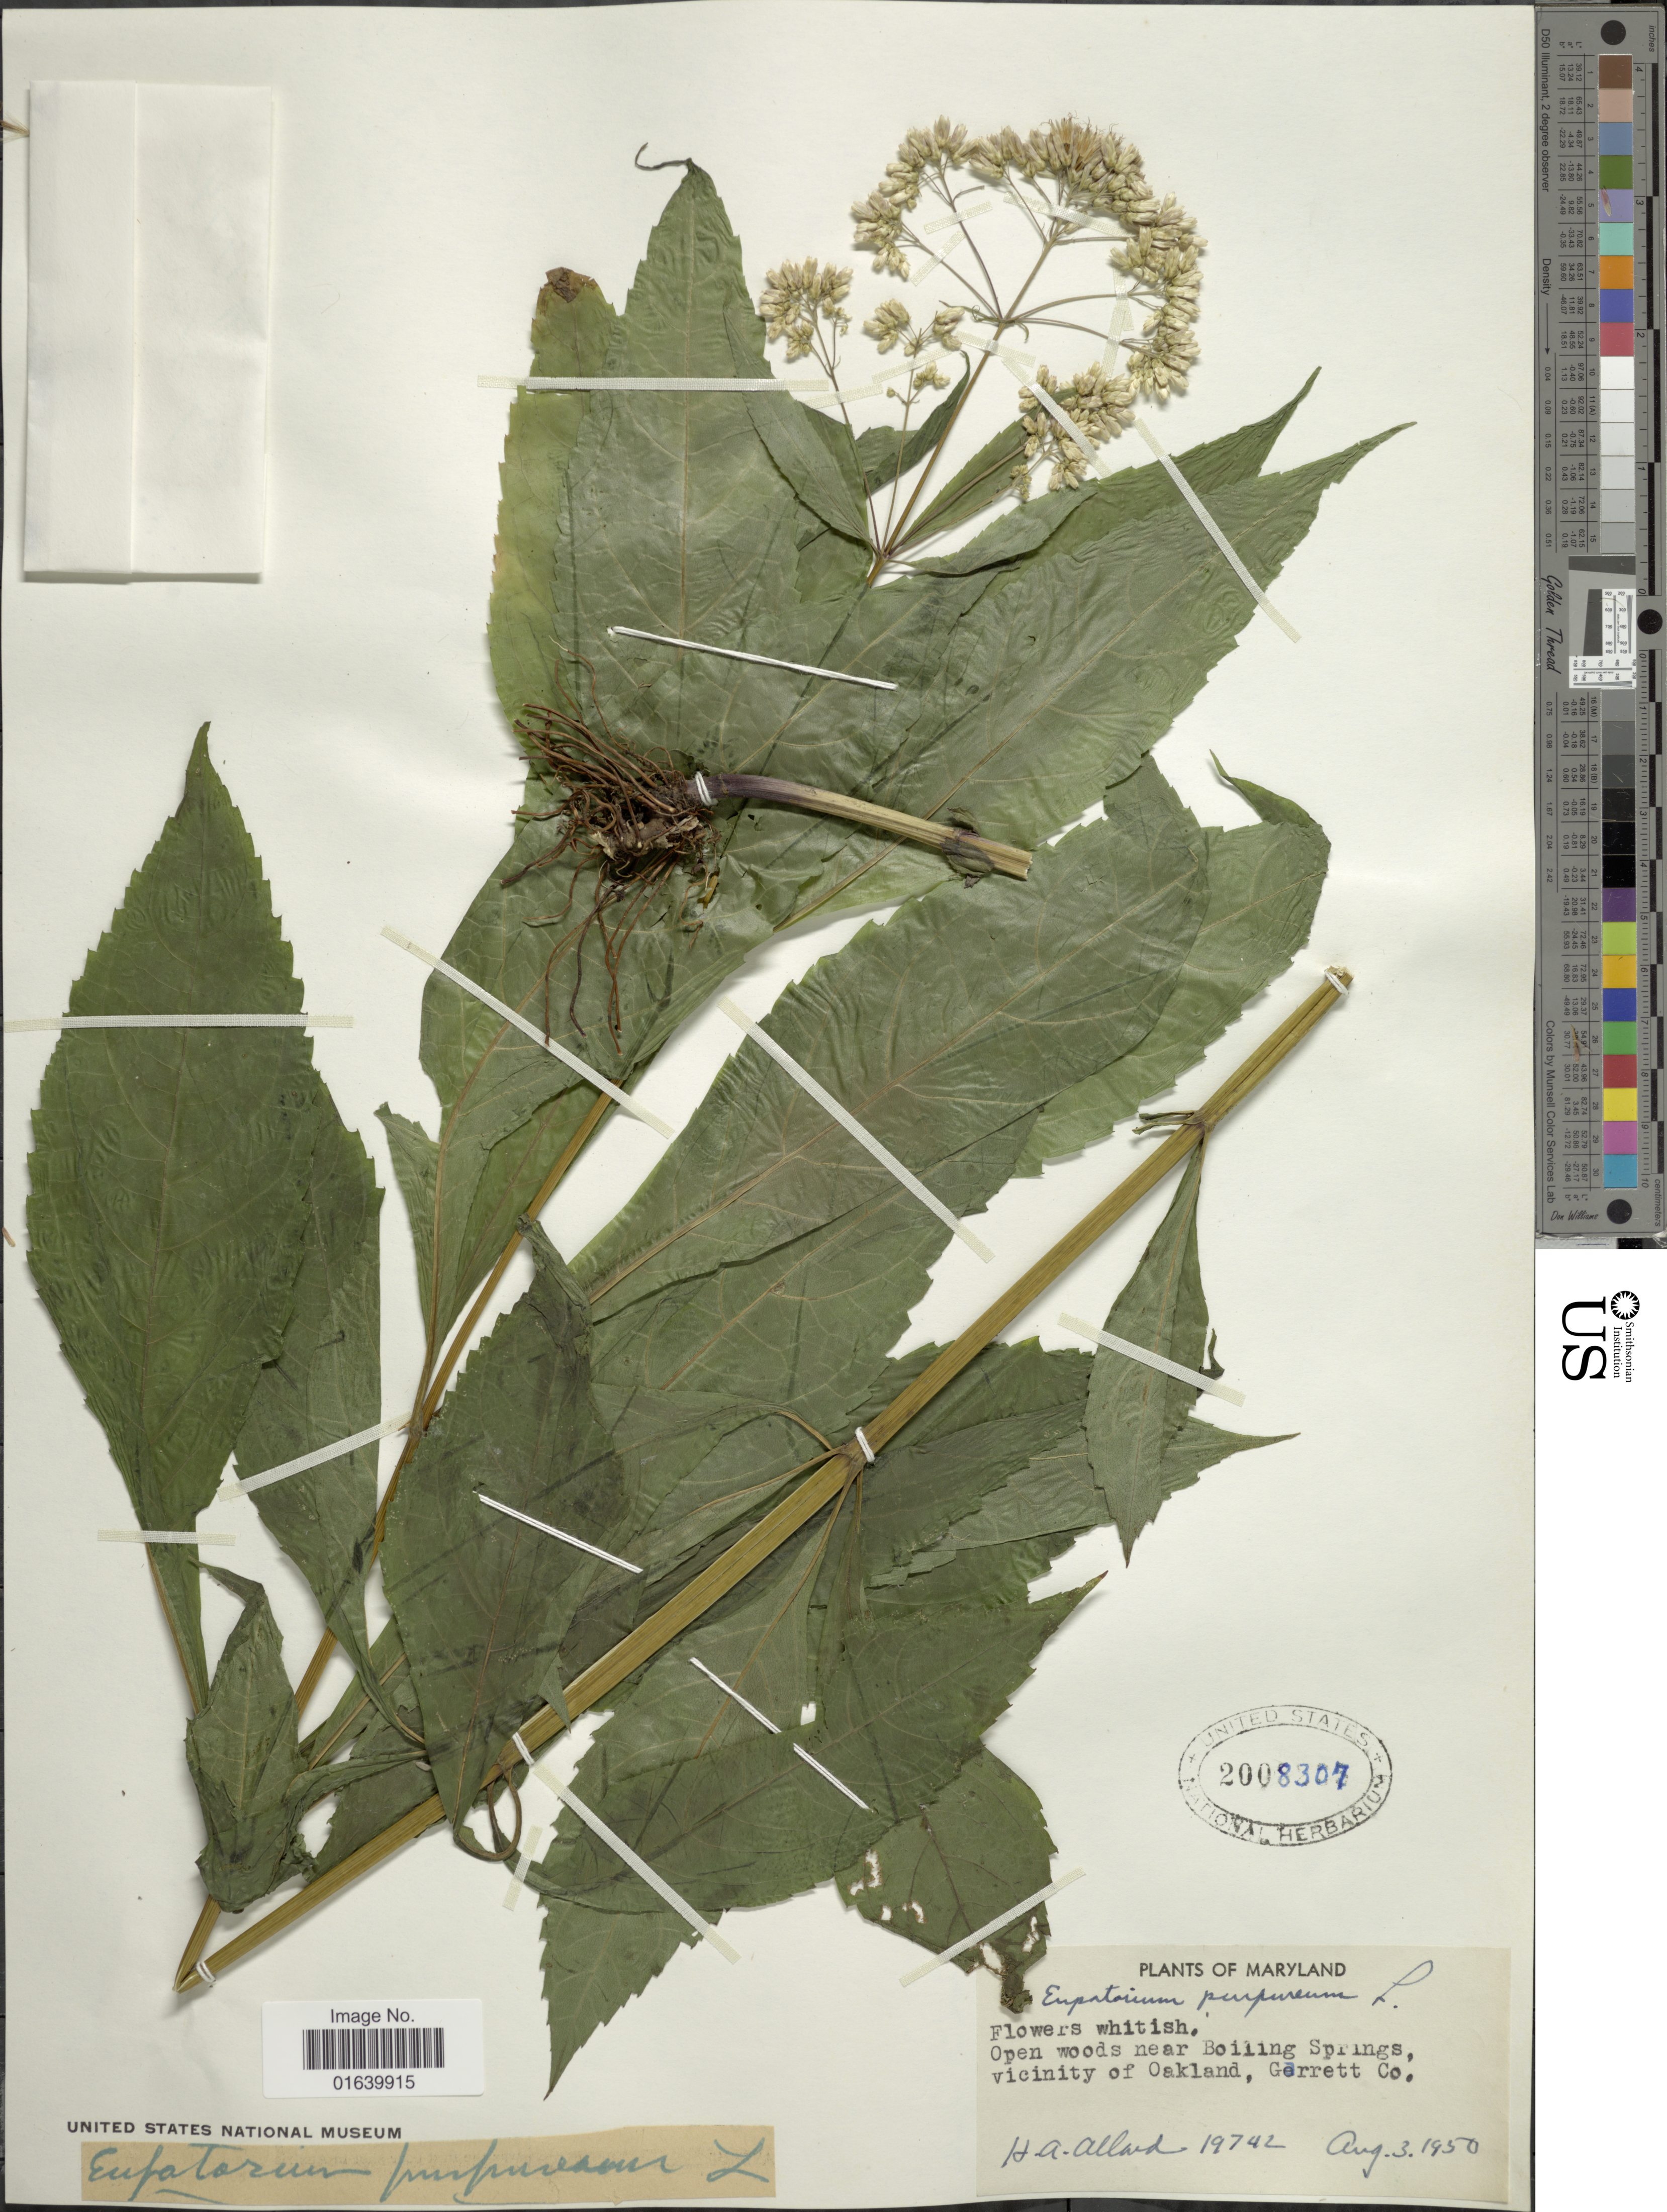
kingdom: Plantae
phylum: Tracheophyta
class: Magnoliopsida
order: Asterales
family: Asteraceae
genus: Eupatorium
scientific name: Eupatorium purpureum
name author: (L.) E.E. Lamont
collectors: H. A. Allard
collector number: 19742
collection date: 1950-08-03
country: United States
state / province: Maryland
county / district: Garrett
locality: Maryland, Boiling Springs, vicinity of Oakland, Garrett Co.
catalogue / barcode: US 2008307